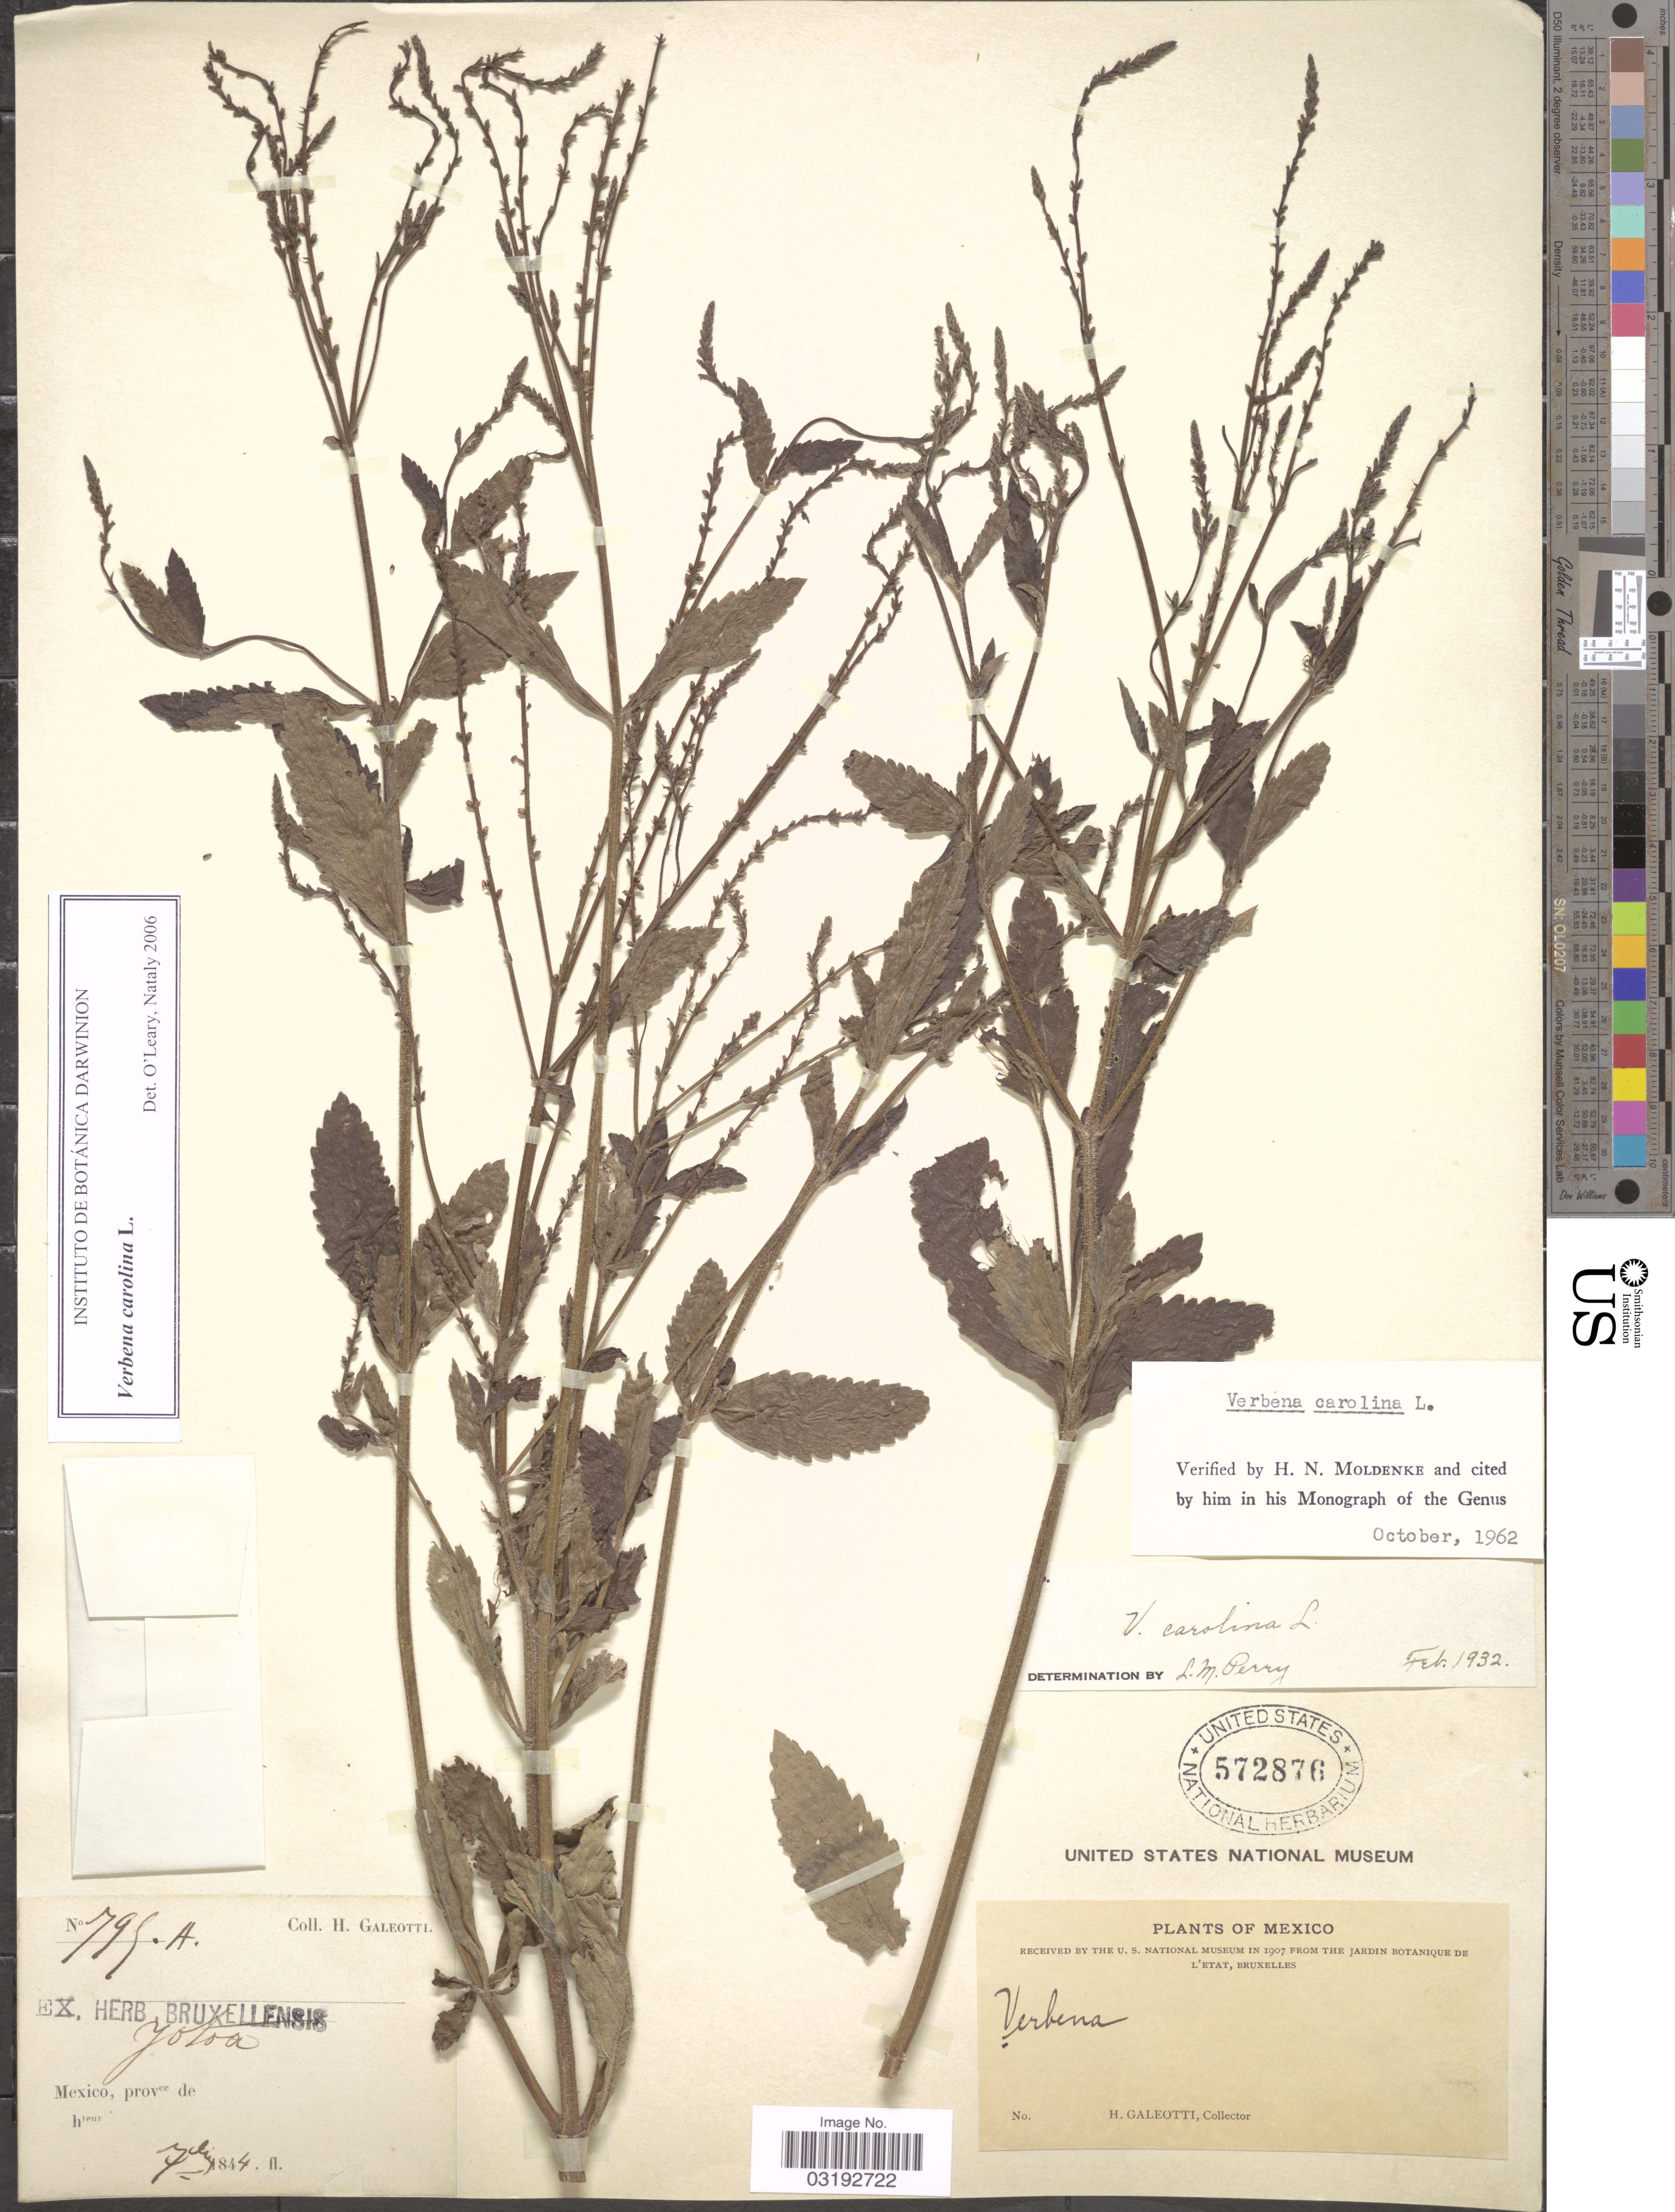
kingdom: Plantae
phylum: Tracheophyta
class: Magnoliopsida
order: Lamiales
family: Verbenaceae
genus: Verbena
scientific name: Verbena carolina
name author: L.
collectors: H. G. Galeotti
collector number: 795A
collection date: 1844-09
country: Mexico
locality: Yotoa [interpreted].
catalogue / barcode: US 572876